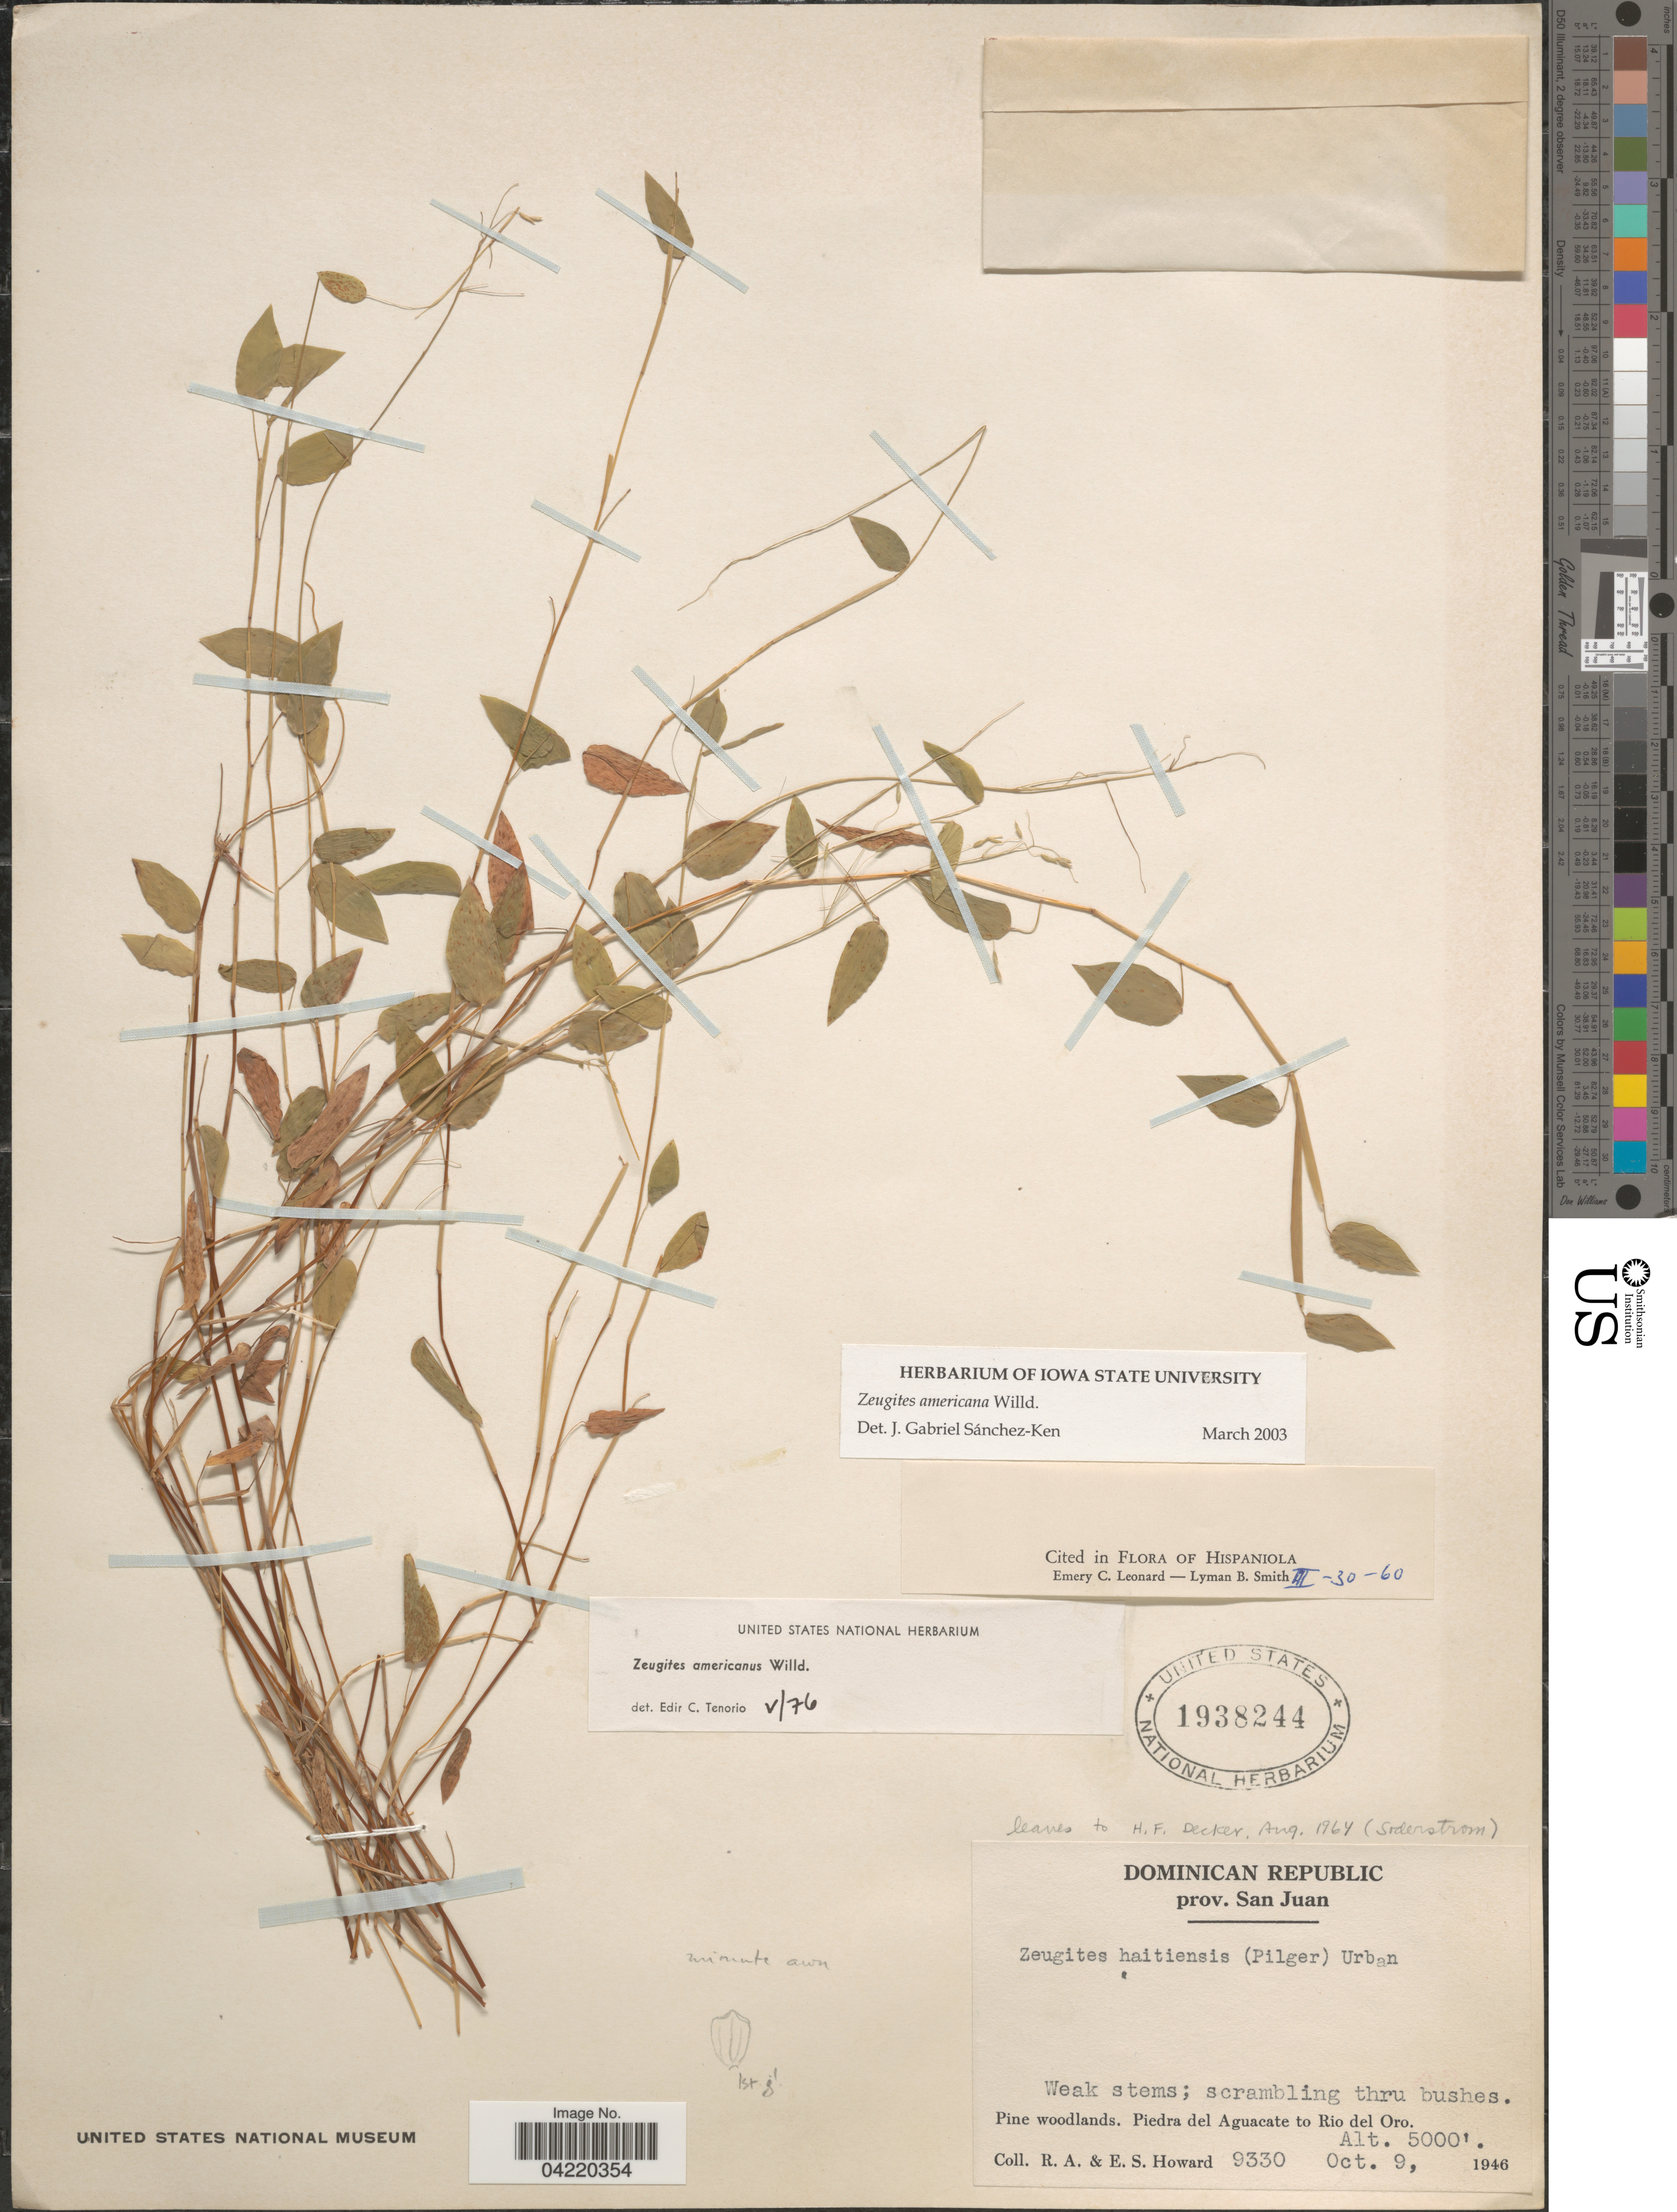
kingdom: Plantae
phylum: Tracheophyta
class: Liliopsida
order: Poales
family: Poaceae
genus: Zeugites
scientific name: Zeugites americanus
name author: Willd.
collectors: R. A. Howard & E. S. Howard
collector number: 9330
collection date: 1946-10-09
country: Dominican Republic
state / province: San Juan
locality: Pine woodlands, Piedra del Aguacate to Rio del Oro.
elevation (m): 1524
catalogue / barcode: US 1938244